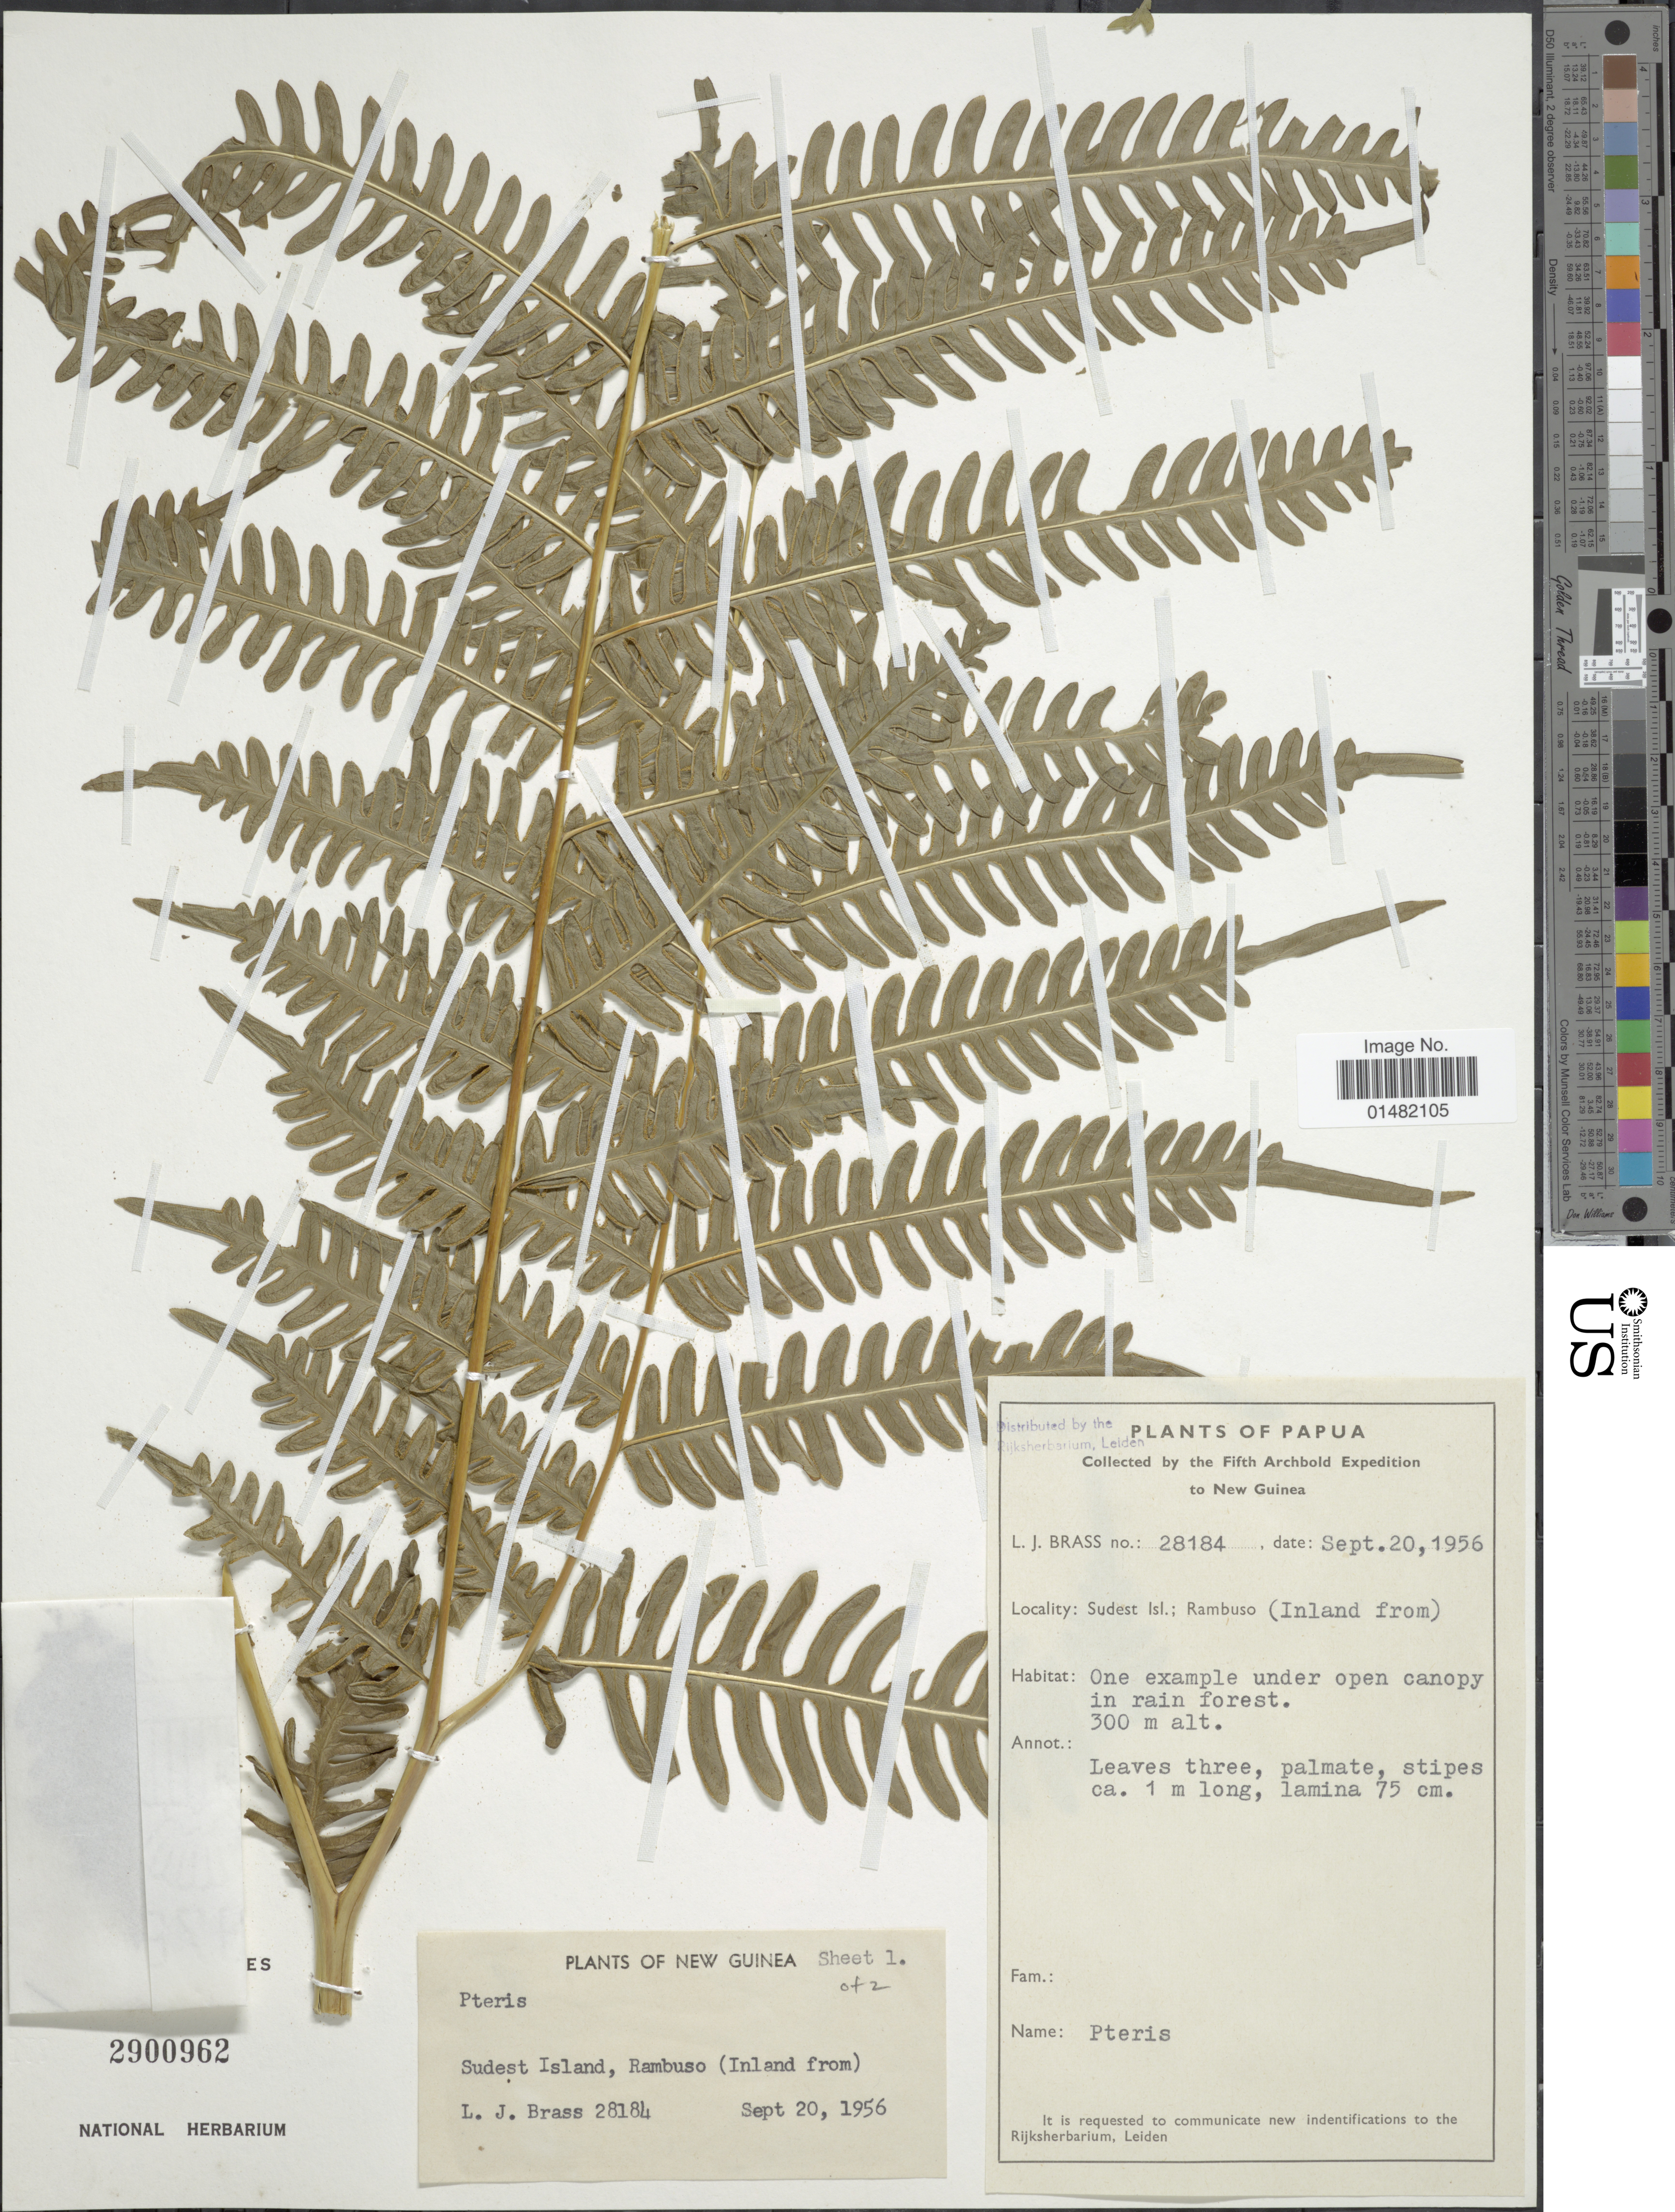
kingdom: Plantae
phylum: Tracheophyta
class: Polypodiopsida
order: Polypodiales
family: Pteridaceae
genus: Pteris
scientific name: Pteris sp.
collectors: L. J. Brass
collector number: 28184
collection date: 1956-09-20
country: Papua New Guinea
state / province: Milne Bay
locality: New Guinea, Sudest Island, Rambuso (Inland from)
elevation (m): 300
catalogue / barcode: US 2900962